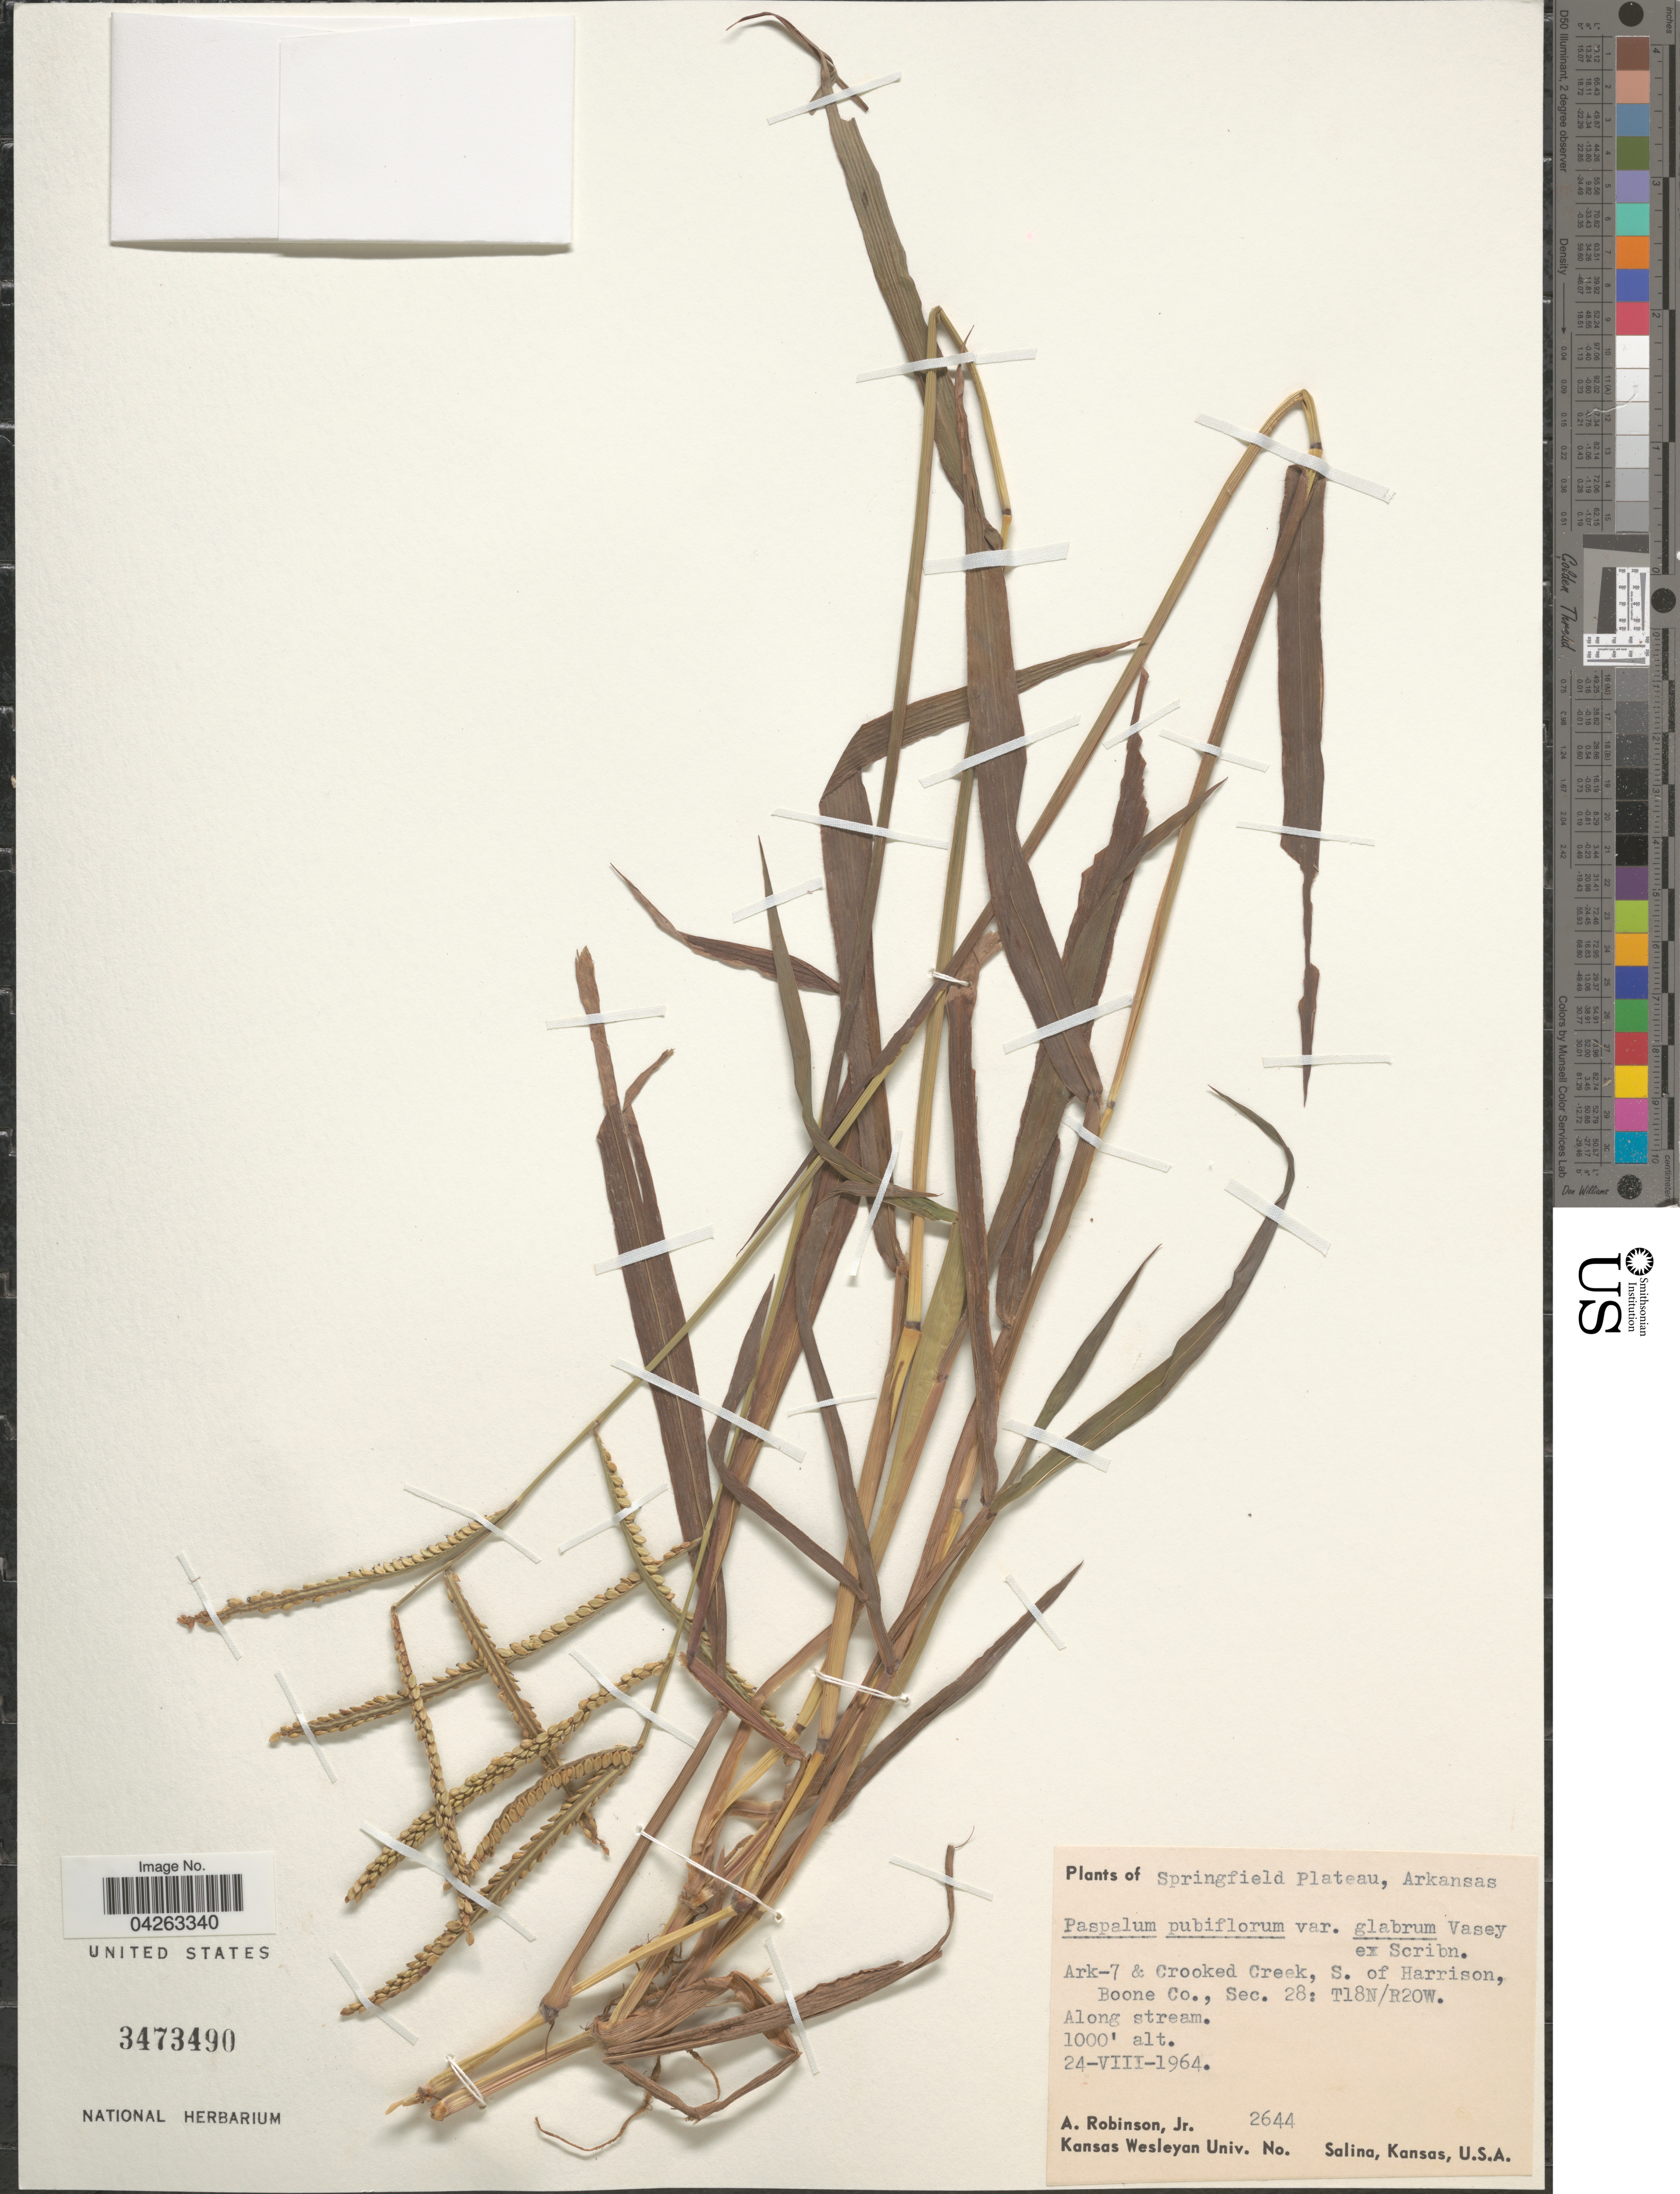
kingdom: Plantae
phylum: Tracheophyta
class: Liliopsida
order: Poales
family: Poaceae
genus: Paspalum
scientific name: Paspalum pubiflorum var. glabrum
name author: Vasey ex Scribn.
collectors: A. Robinson Jr.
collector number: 2644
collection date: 1964-08-24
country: United States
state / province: Arkansas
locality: Springfield Plateau. Ark-7 & Crooked Creek, S. of Harrison, Boone Co., Sec. 28: T18N/R20W.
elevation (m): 305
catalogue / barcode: US 3473490